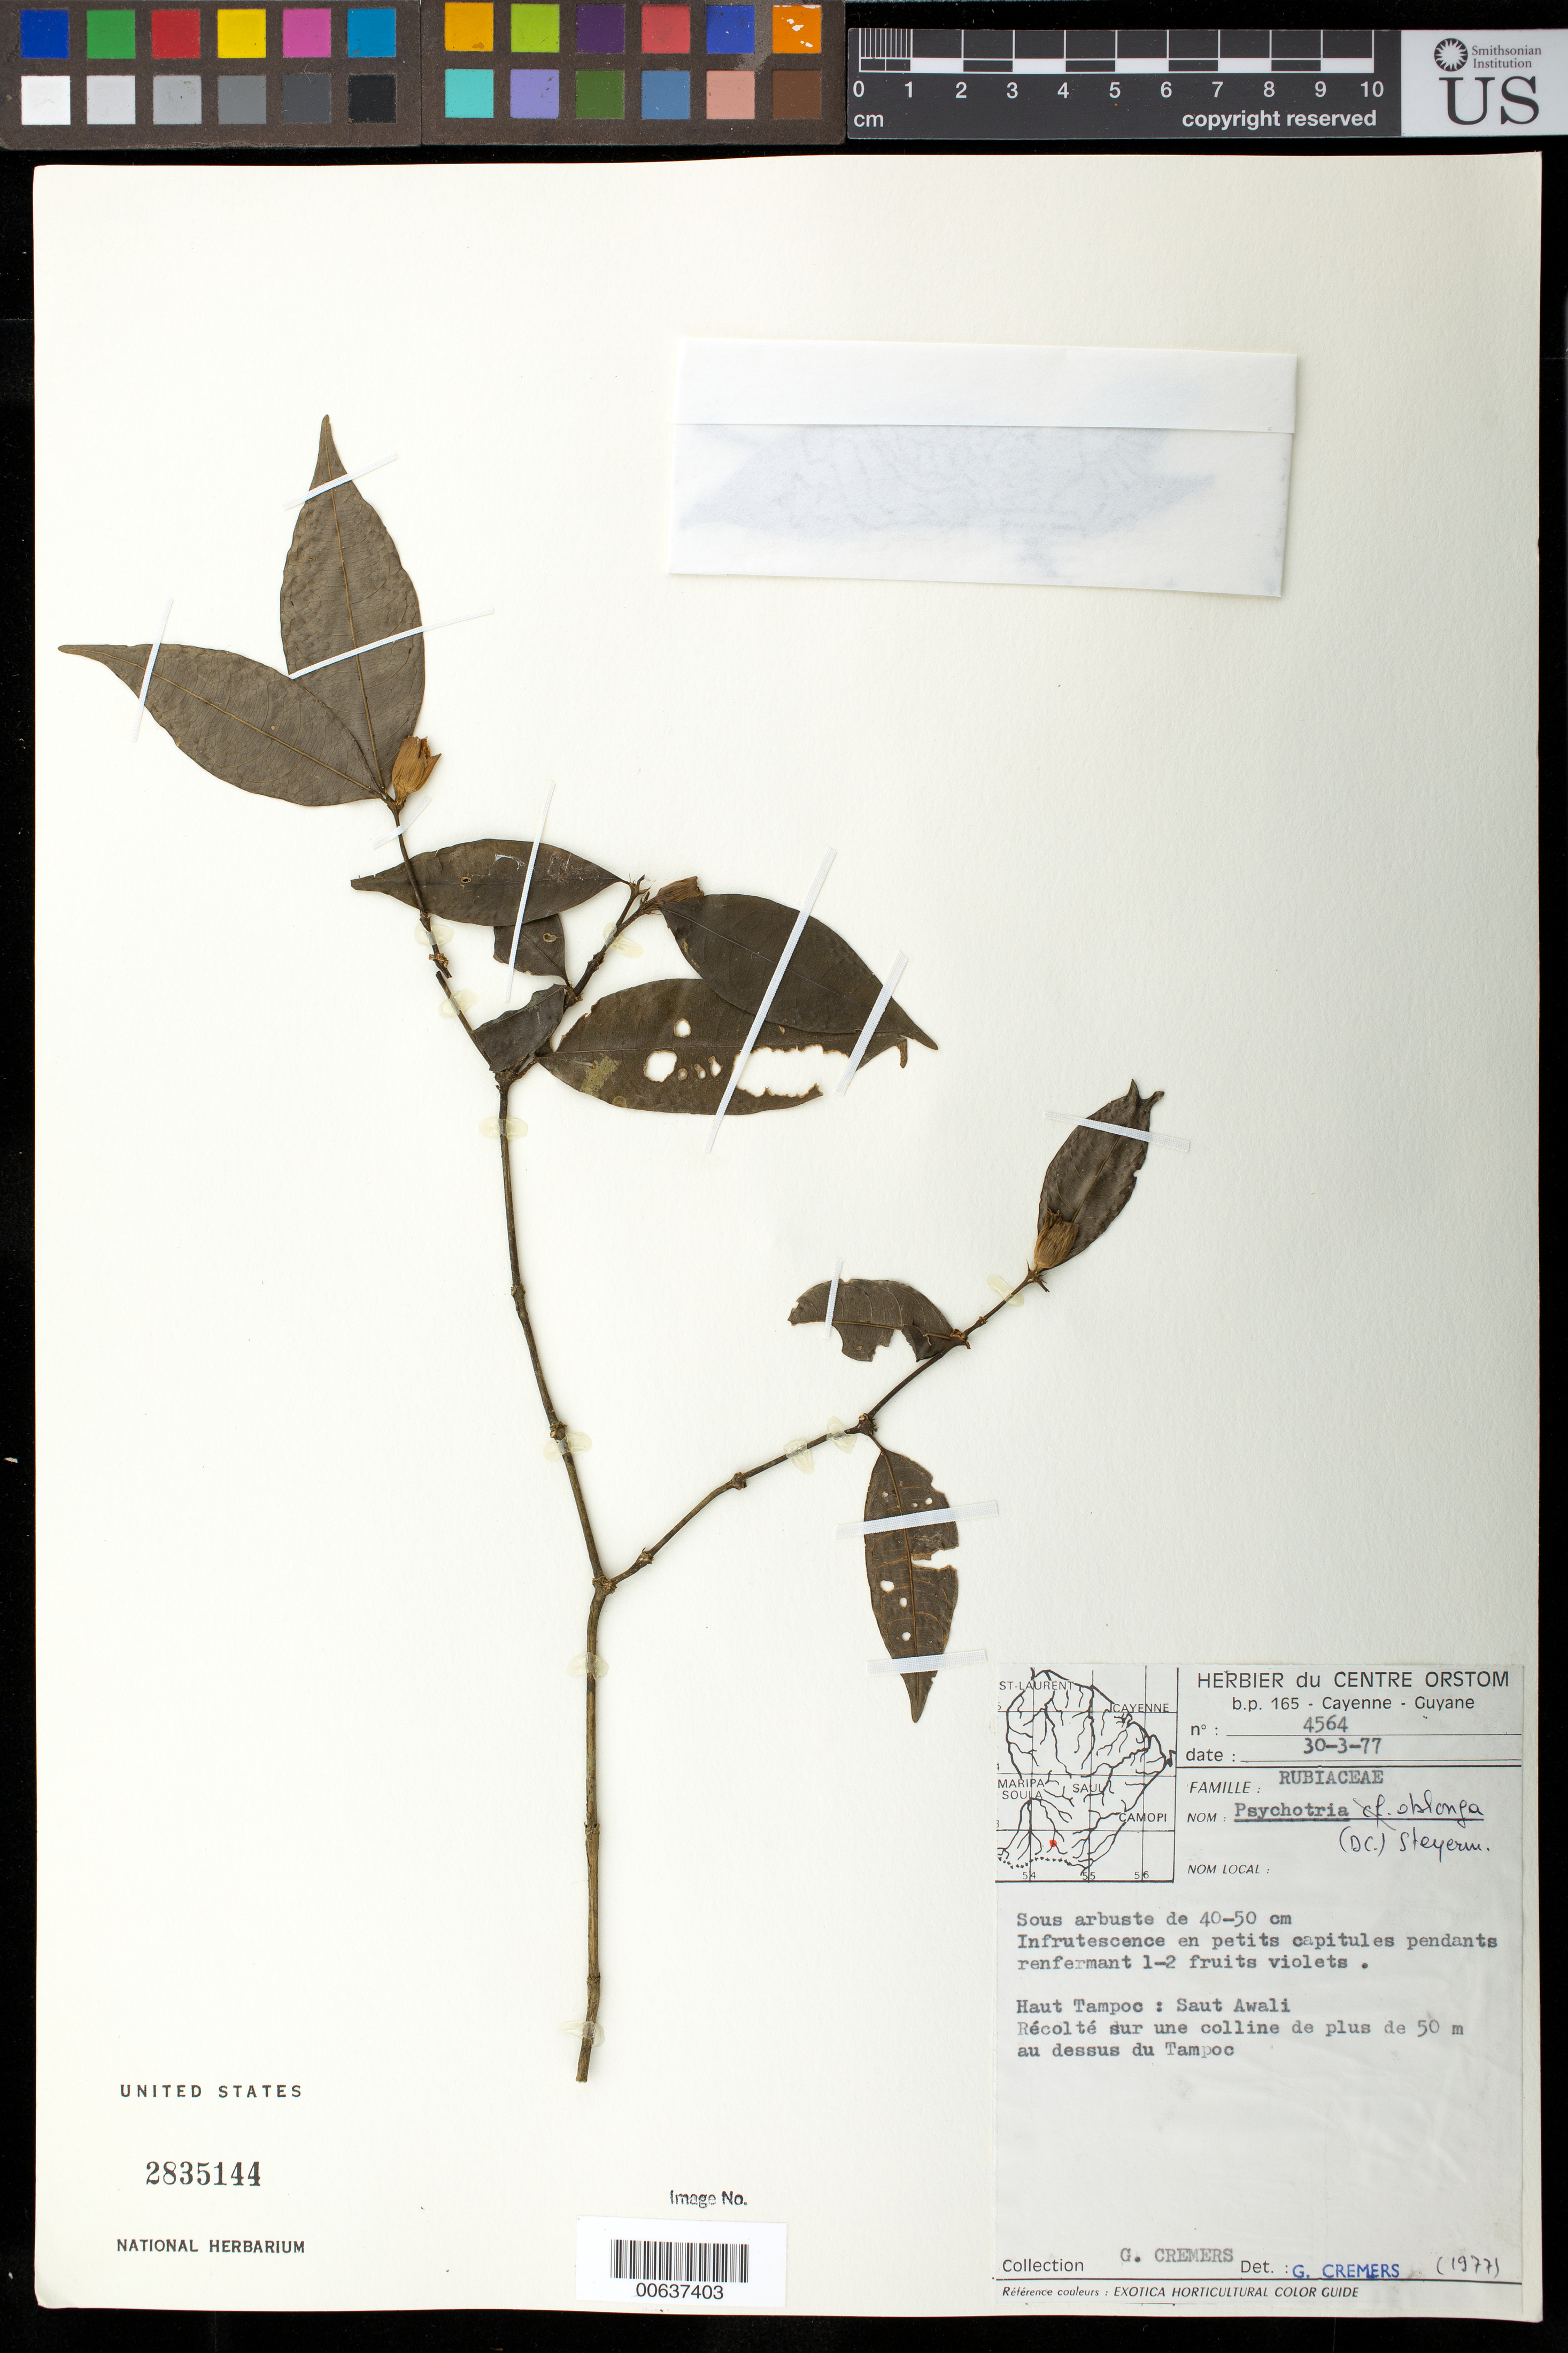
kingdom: Plantae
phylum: Tracheophyta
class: Magnoliopsida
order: Gentianales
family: Rubiaceae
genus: Palicourea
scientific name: Palicourea oblonga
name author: (DC.) Delprete & J.H. Kirkbr.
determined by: Kirkbride, J. H., Jr.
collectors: G. Cremers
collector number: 4564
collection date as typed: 30-Mar-77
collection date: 1977-03-30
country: French Guiana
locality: Haut Tampoc, Awali Soula; sur une colline de plus de 50m au dessus deu Tampoc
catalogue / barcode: US 2835144